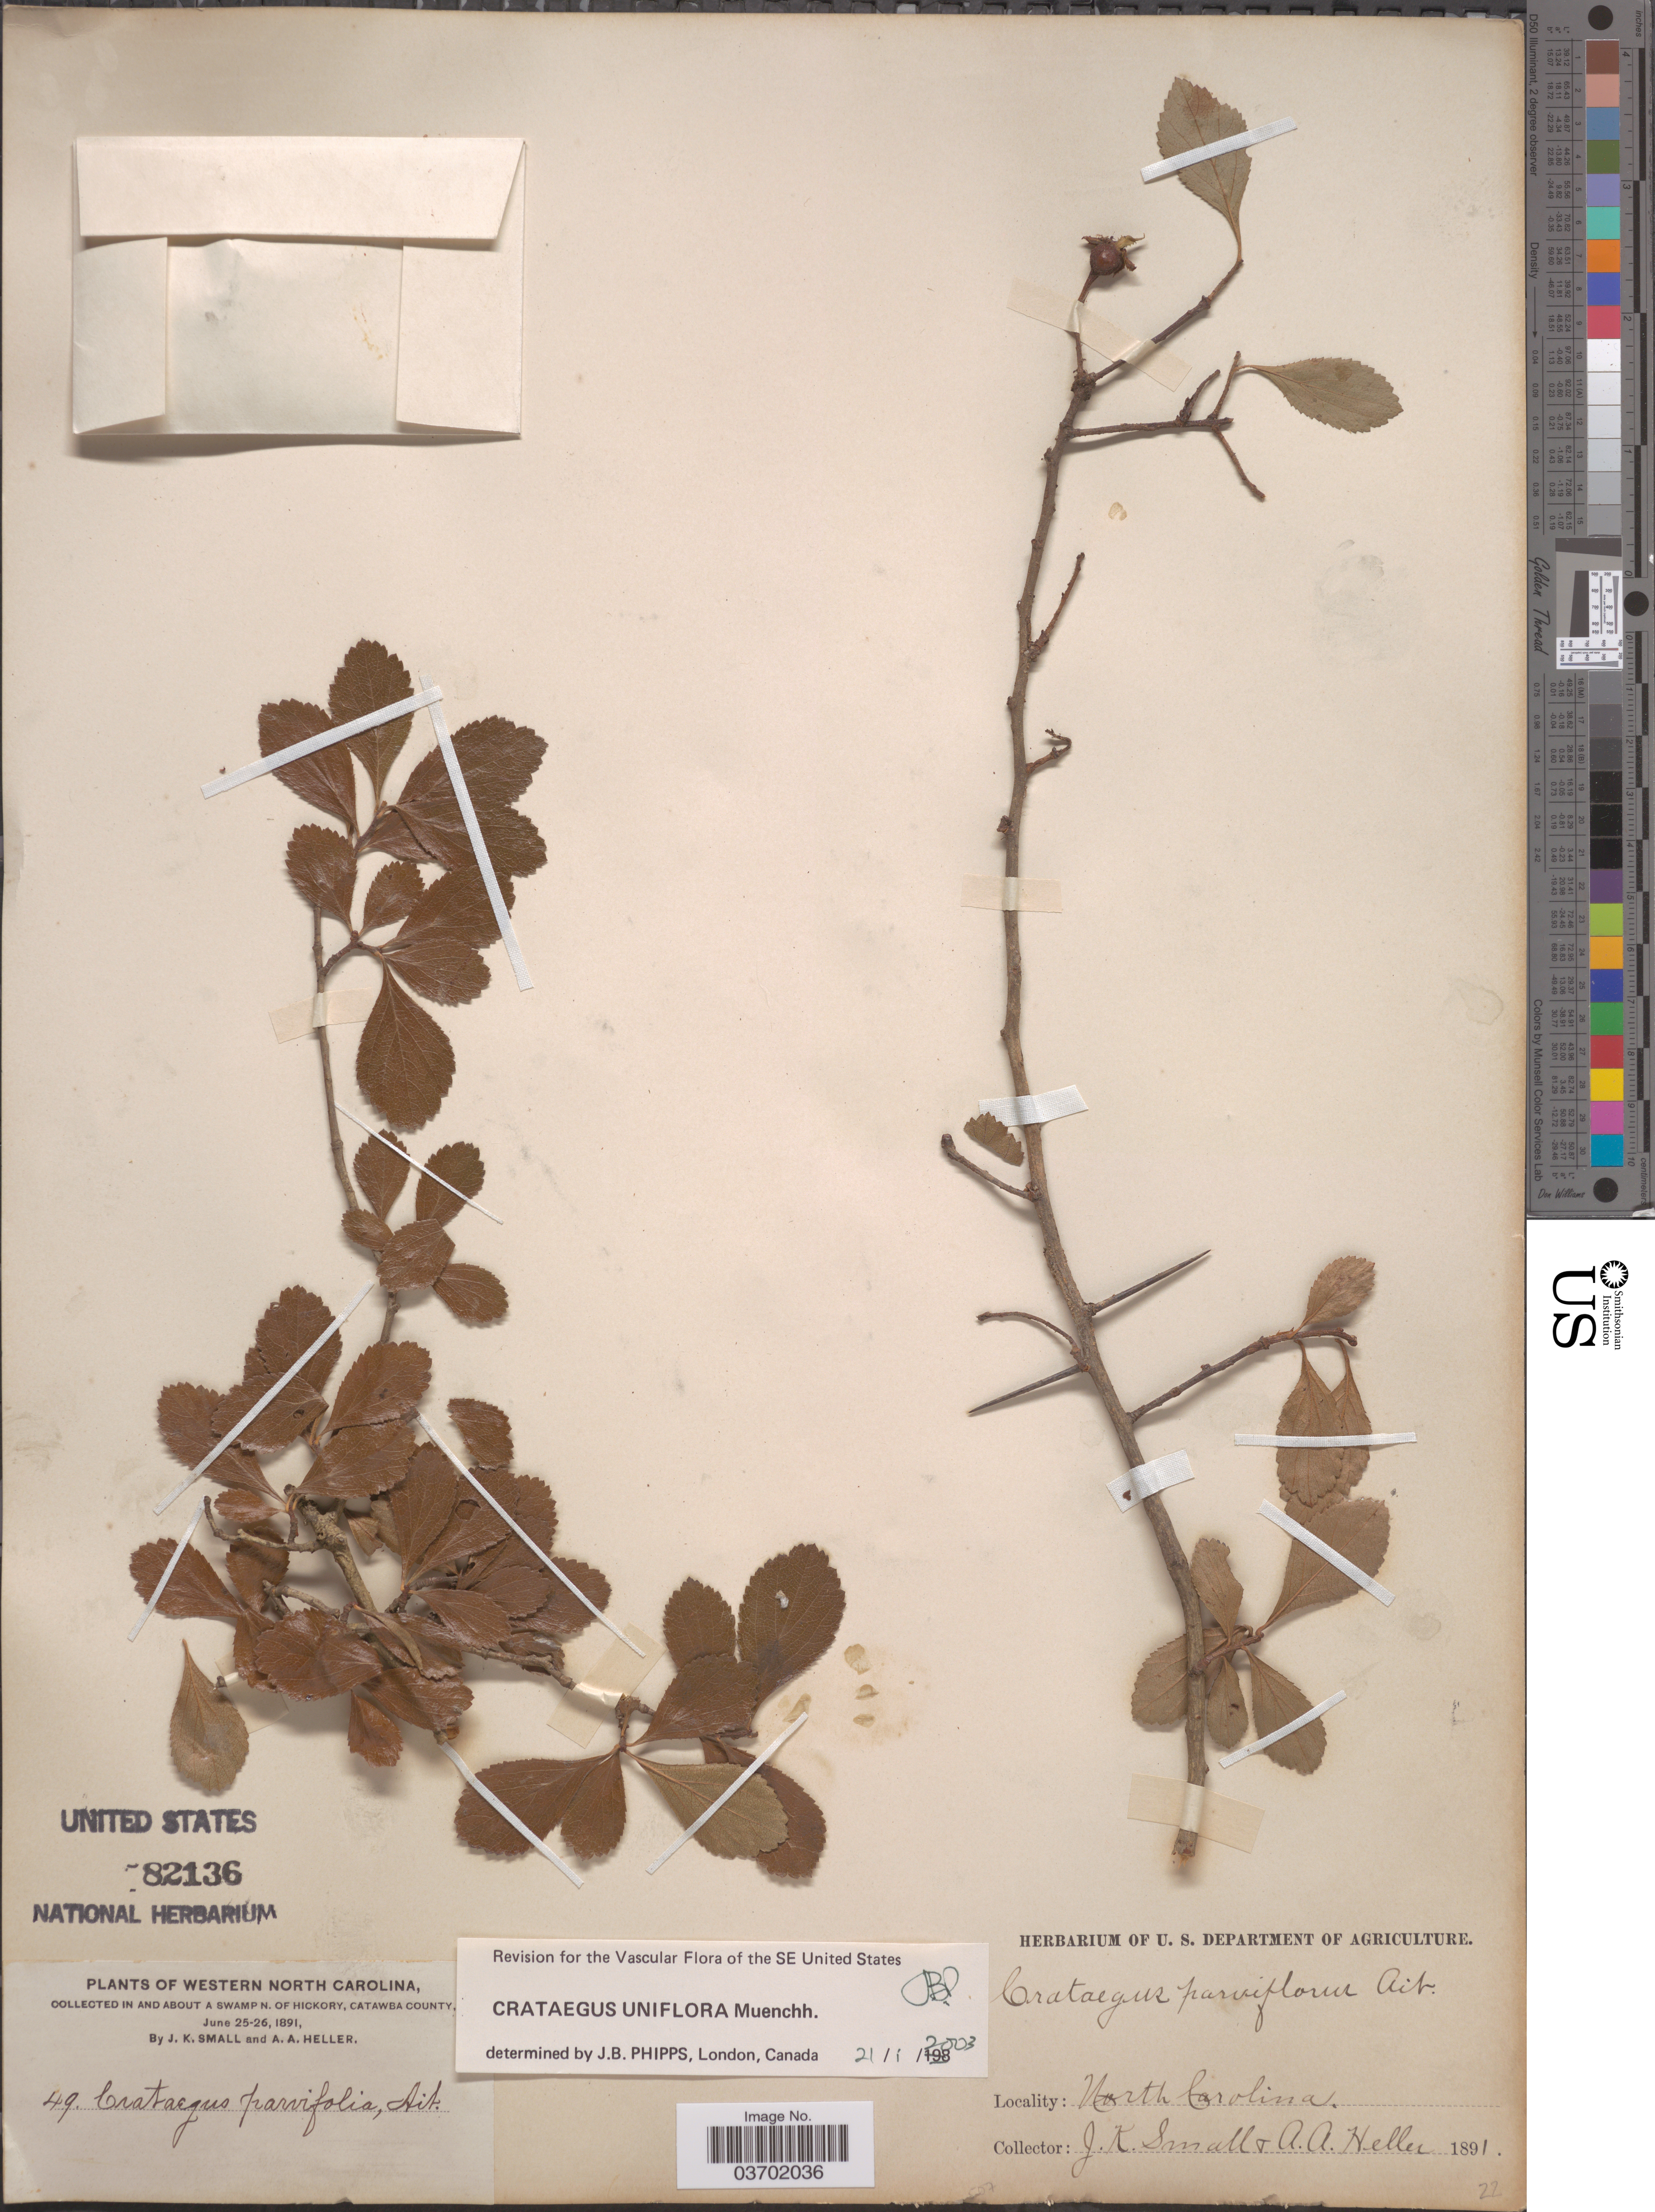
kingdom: Plantae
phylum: Tracheophyta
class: Magnoliopsida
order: Rosales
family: Rosaceae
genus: Crataegus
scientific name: Crataegus uniflora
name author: Münchh.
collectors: J. K. Small & A. A. Heller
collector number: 49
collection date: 1891-06-25/1891-06-26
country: United States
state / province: North Carolina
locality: Western North Carolina. In and about a swamp N. of Hickory, Catawba County.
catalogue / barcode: US 82136